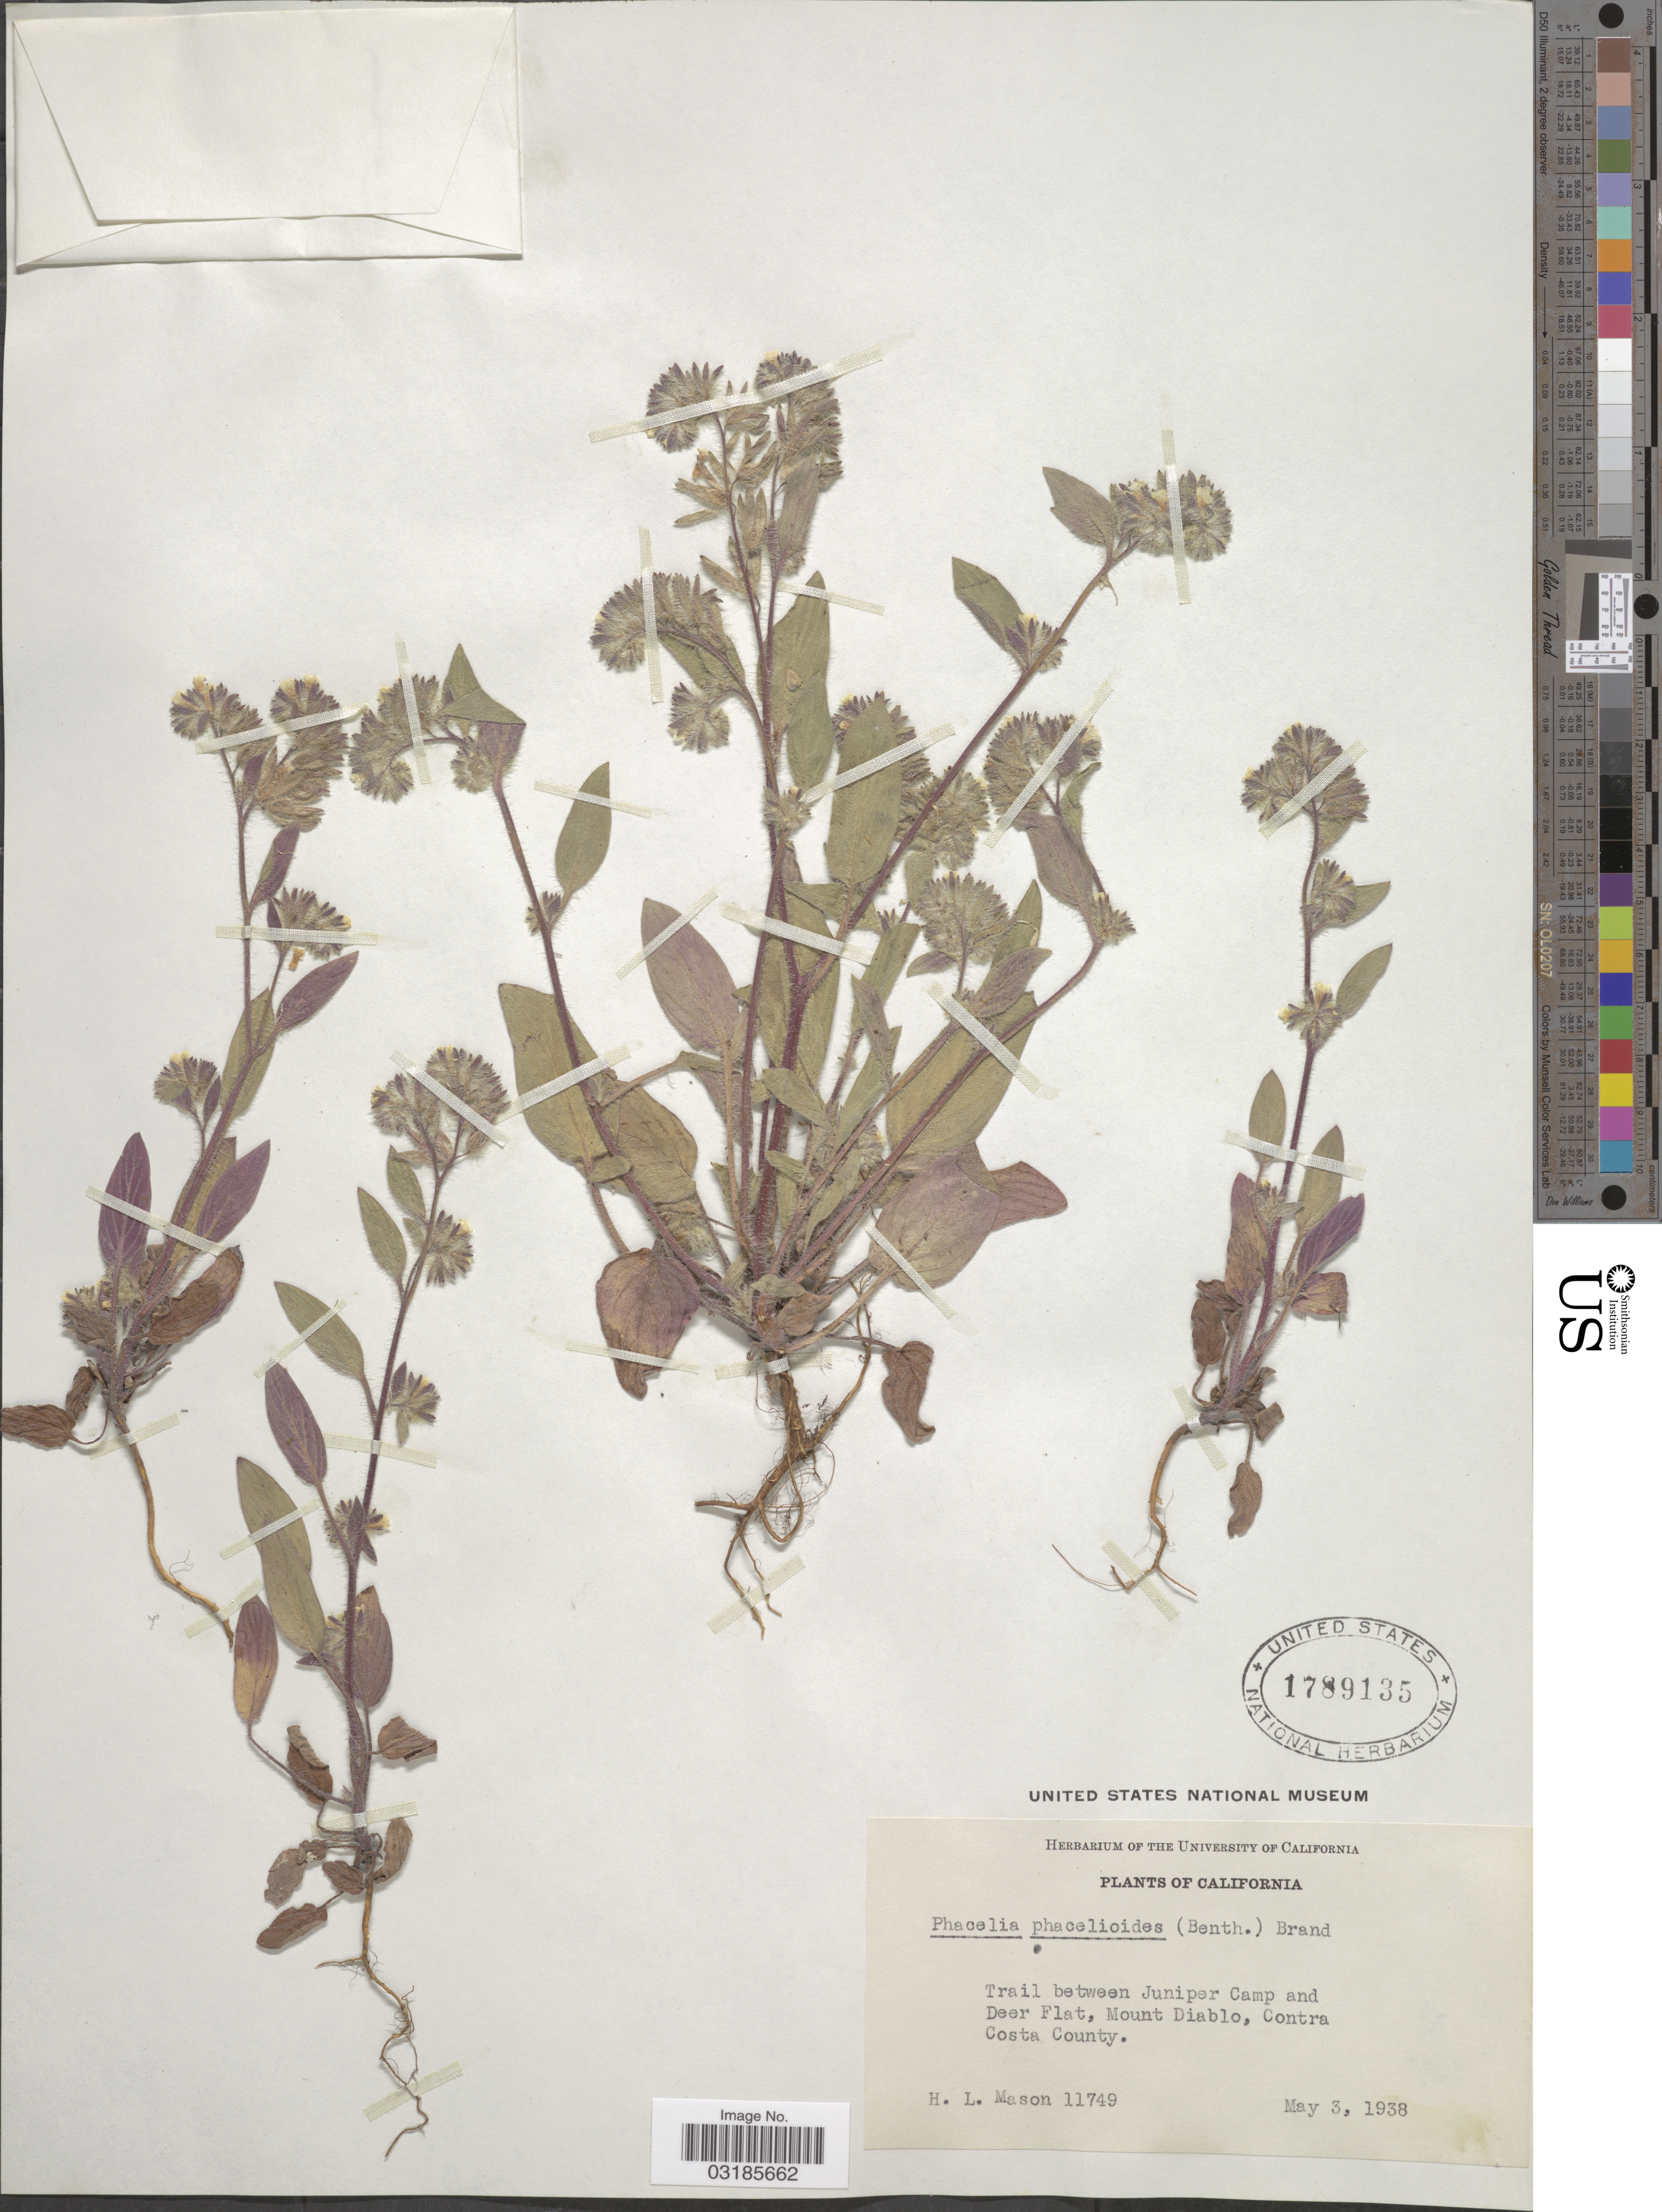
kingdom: Plantae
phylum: Tracheophyta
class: Magnoliopsida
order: Boraginales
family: Hydrophyllaceae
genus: Phacelia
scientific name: Phacelia phacelioides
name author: (Benth.) Brand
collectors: H. L. Mason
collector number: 11749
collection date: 1938-05-03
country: United States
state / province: California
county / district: Contra Costa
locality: Trail between Juniper Camp and Deer Flat, Mount Diablo, Contra Costa County.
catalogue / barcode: US 1789135